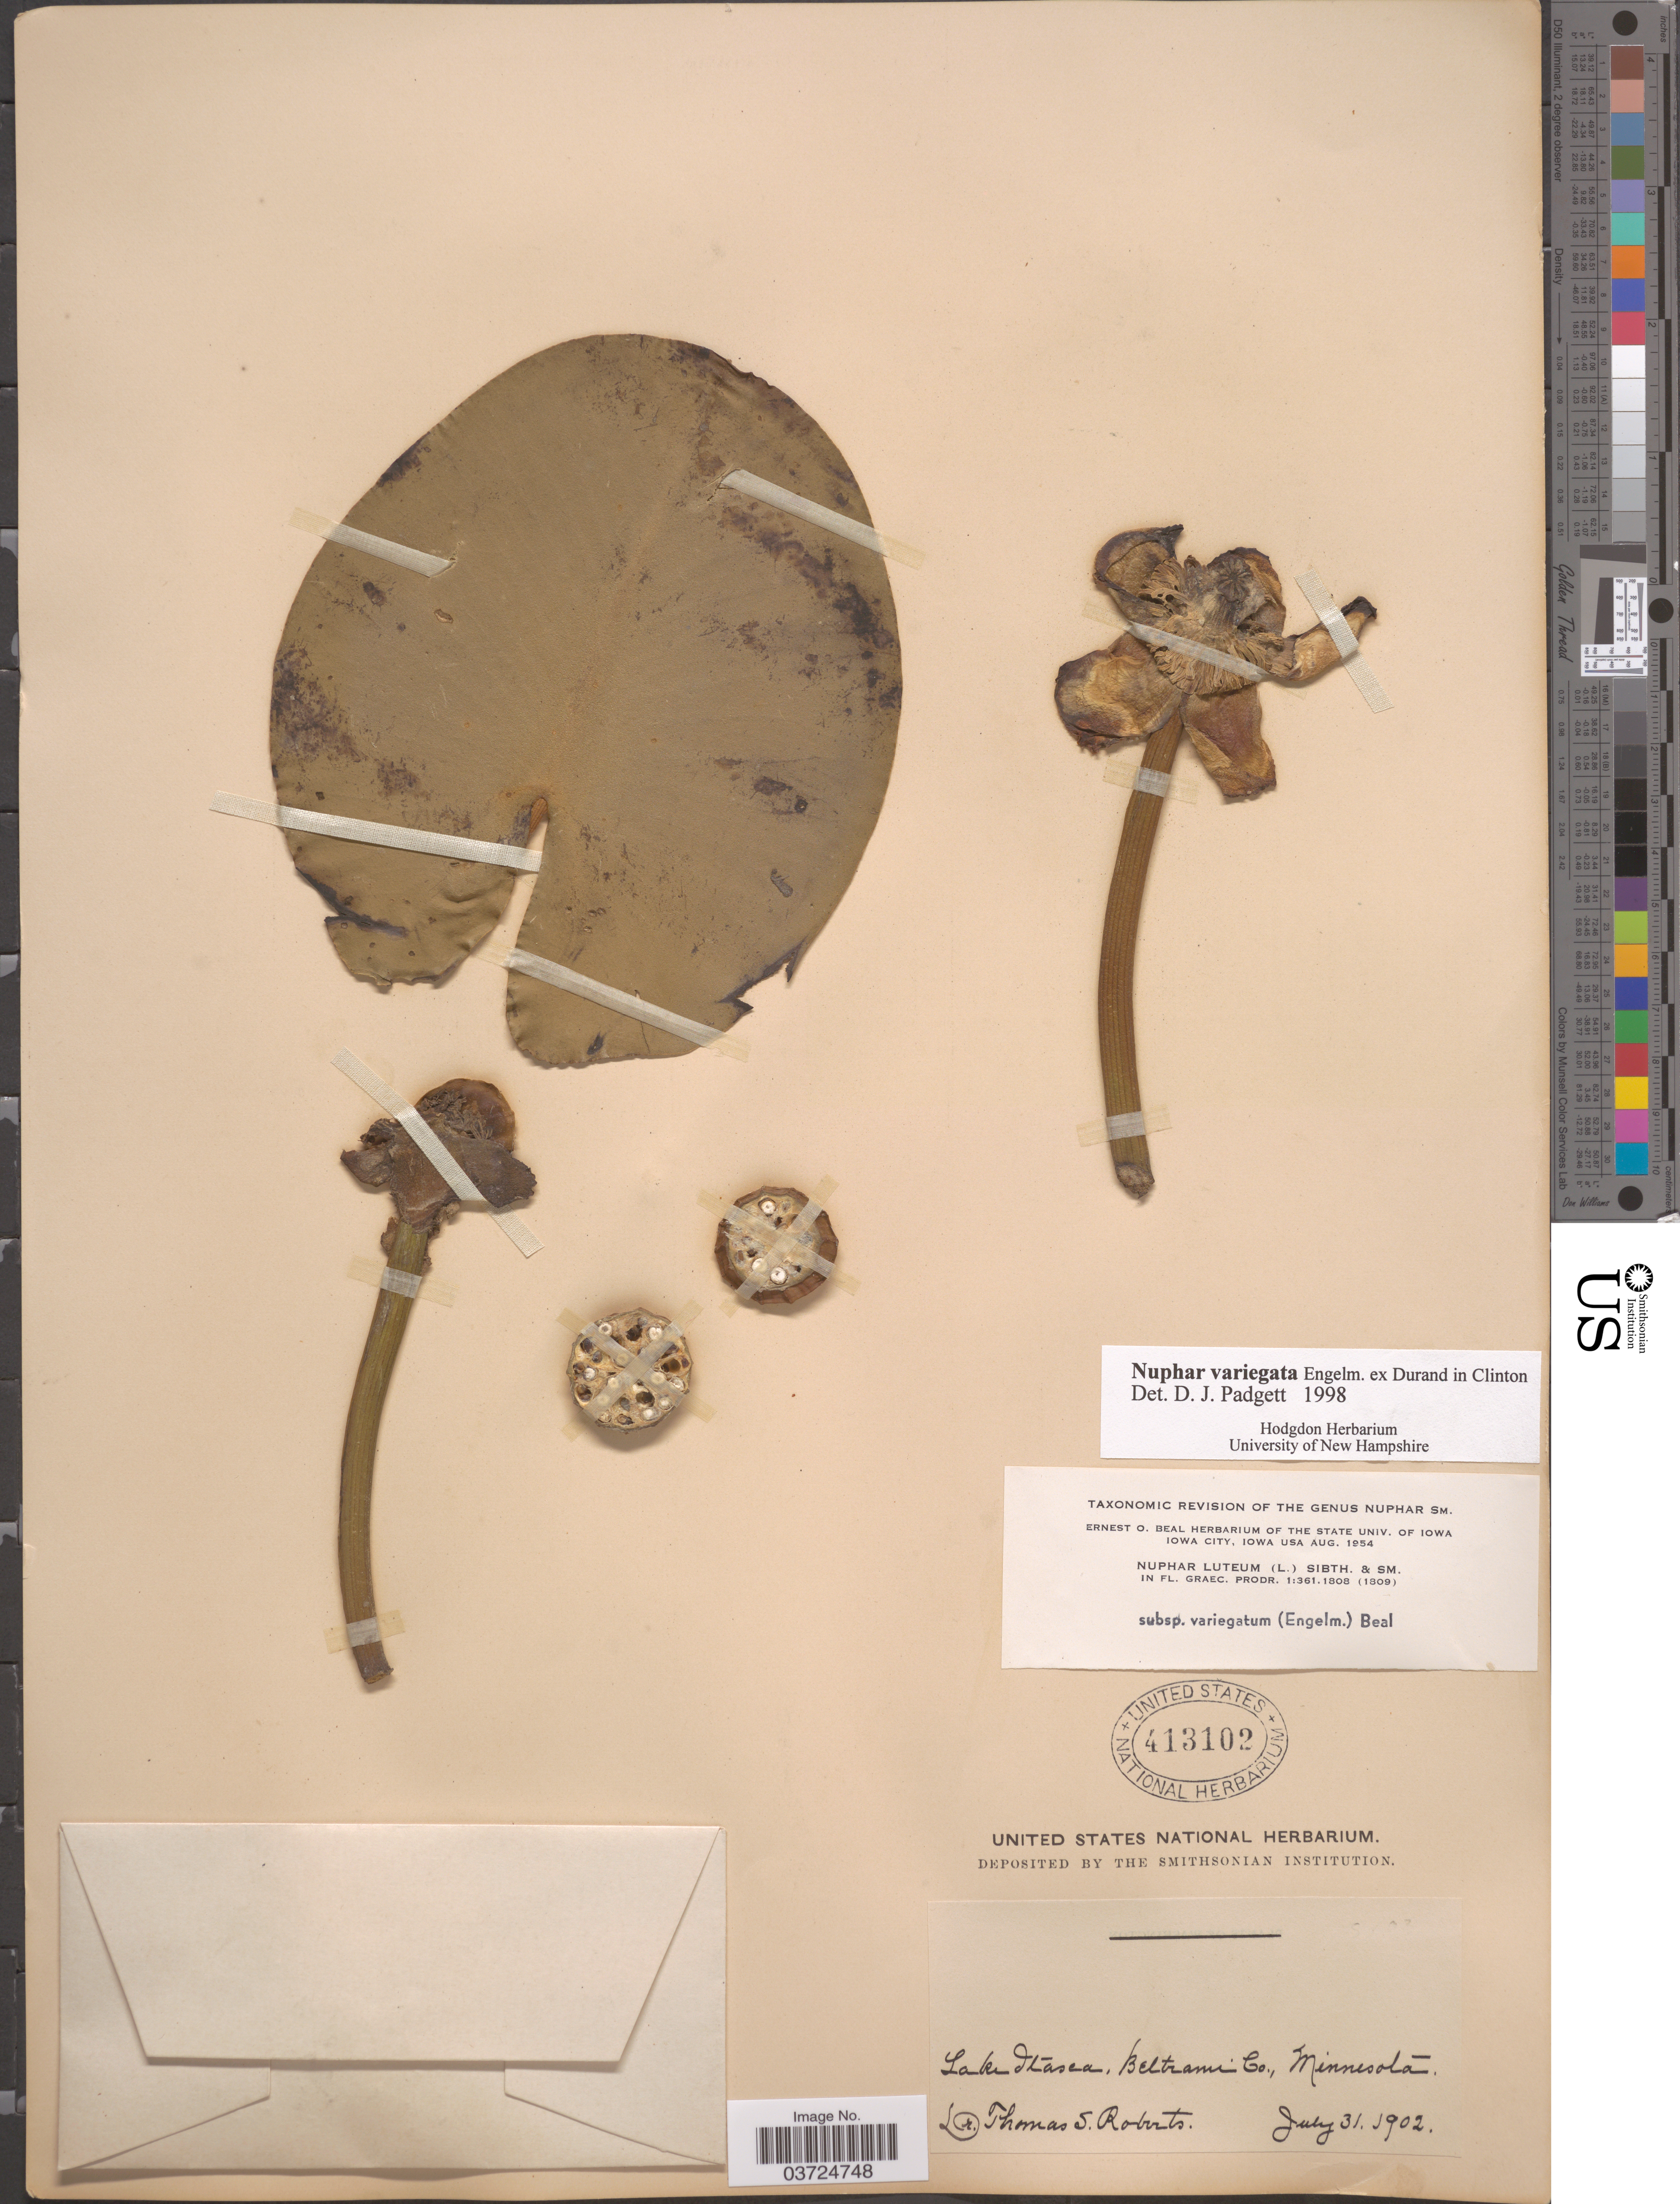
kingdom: Plantae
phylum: Tracheophyta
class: Magnoliopsida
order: Nymphaeales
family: Nymphaeaceae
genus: Nuphar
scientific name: Nuphar variegata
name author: Engelm. ex Durand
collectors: T. Roberts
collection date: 1902-07-31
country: United States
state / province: Minnesota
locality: Lake Itasca, Beltrami Co.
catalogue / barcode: US 413102